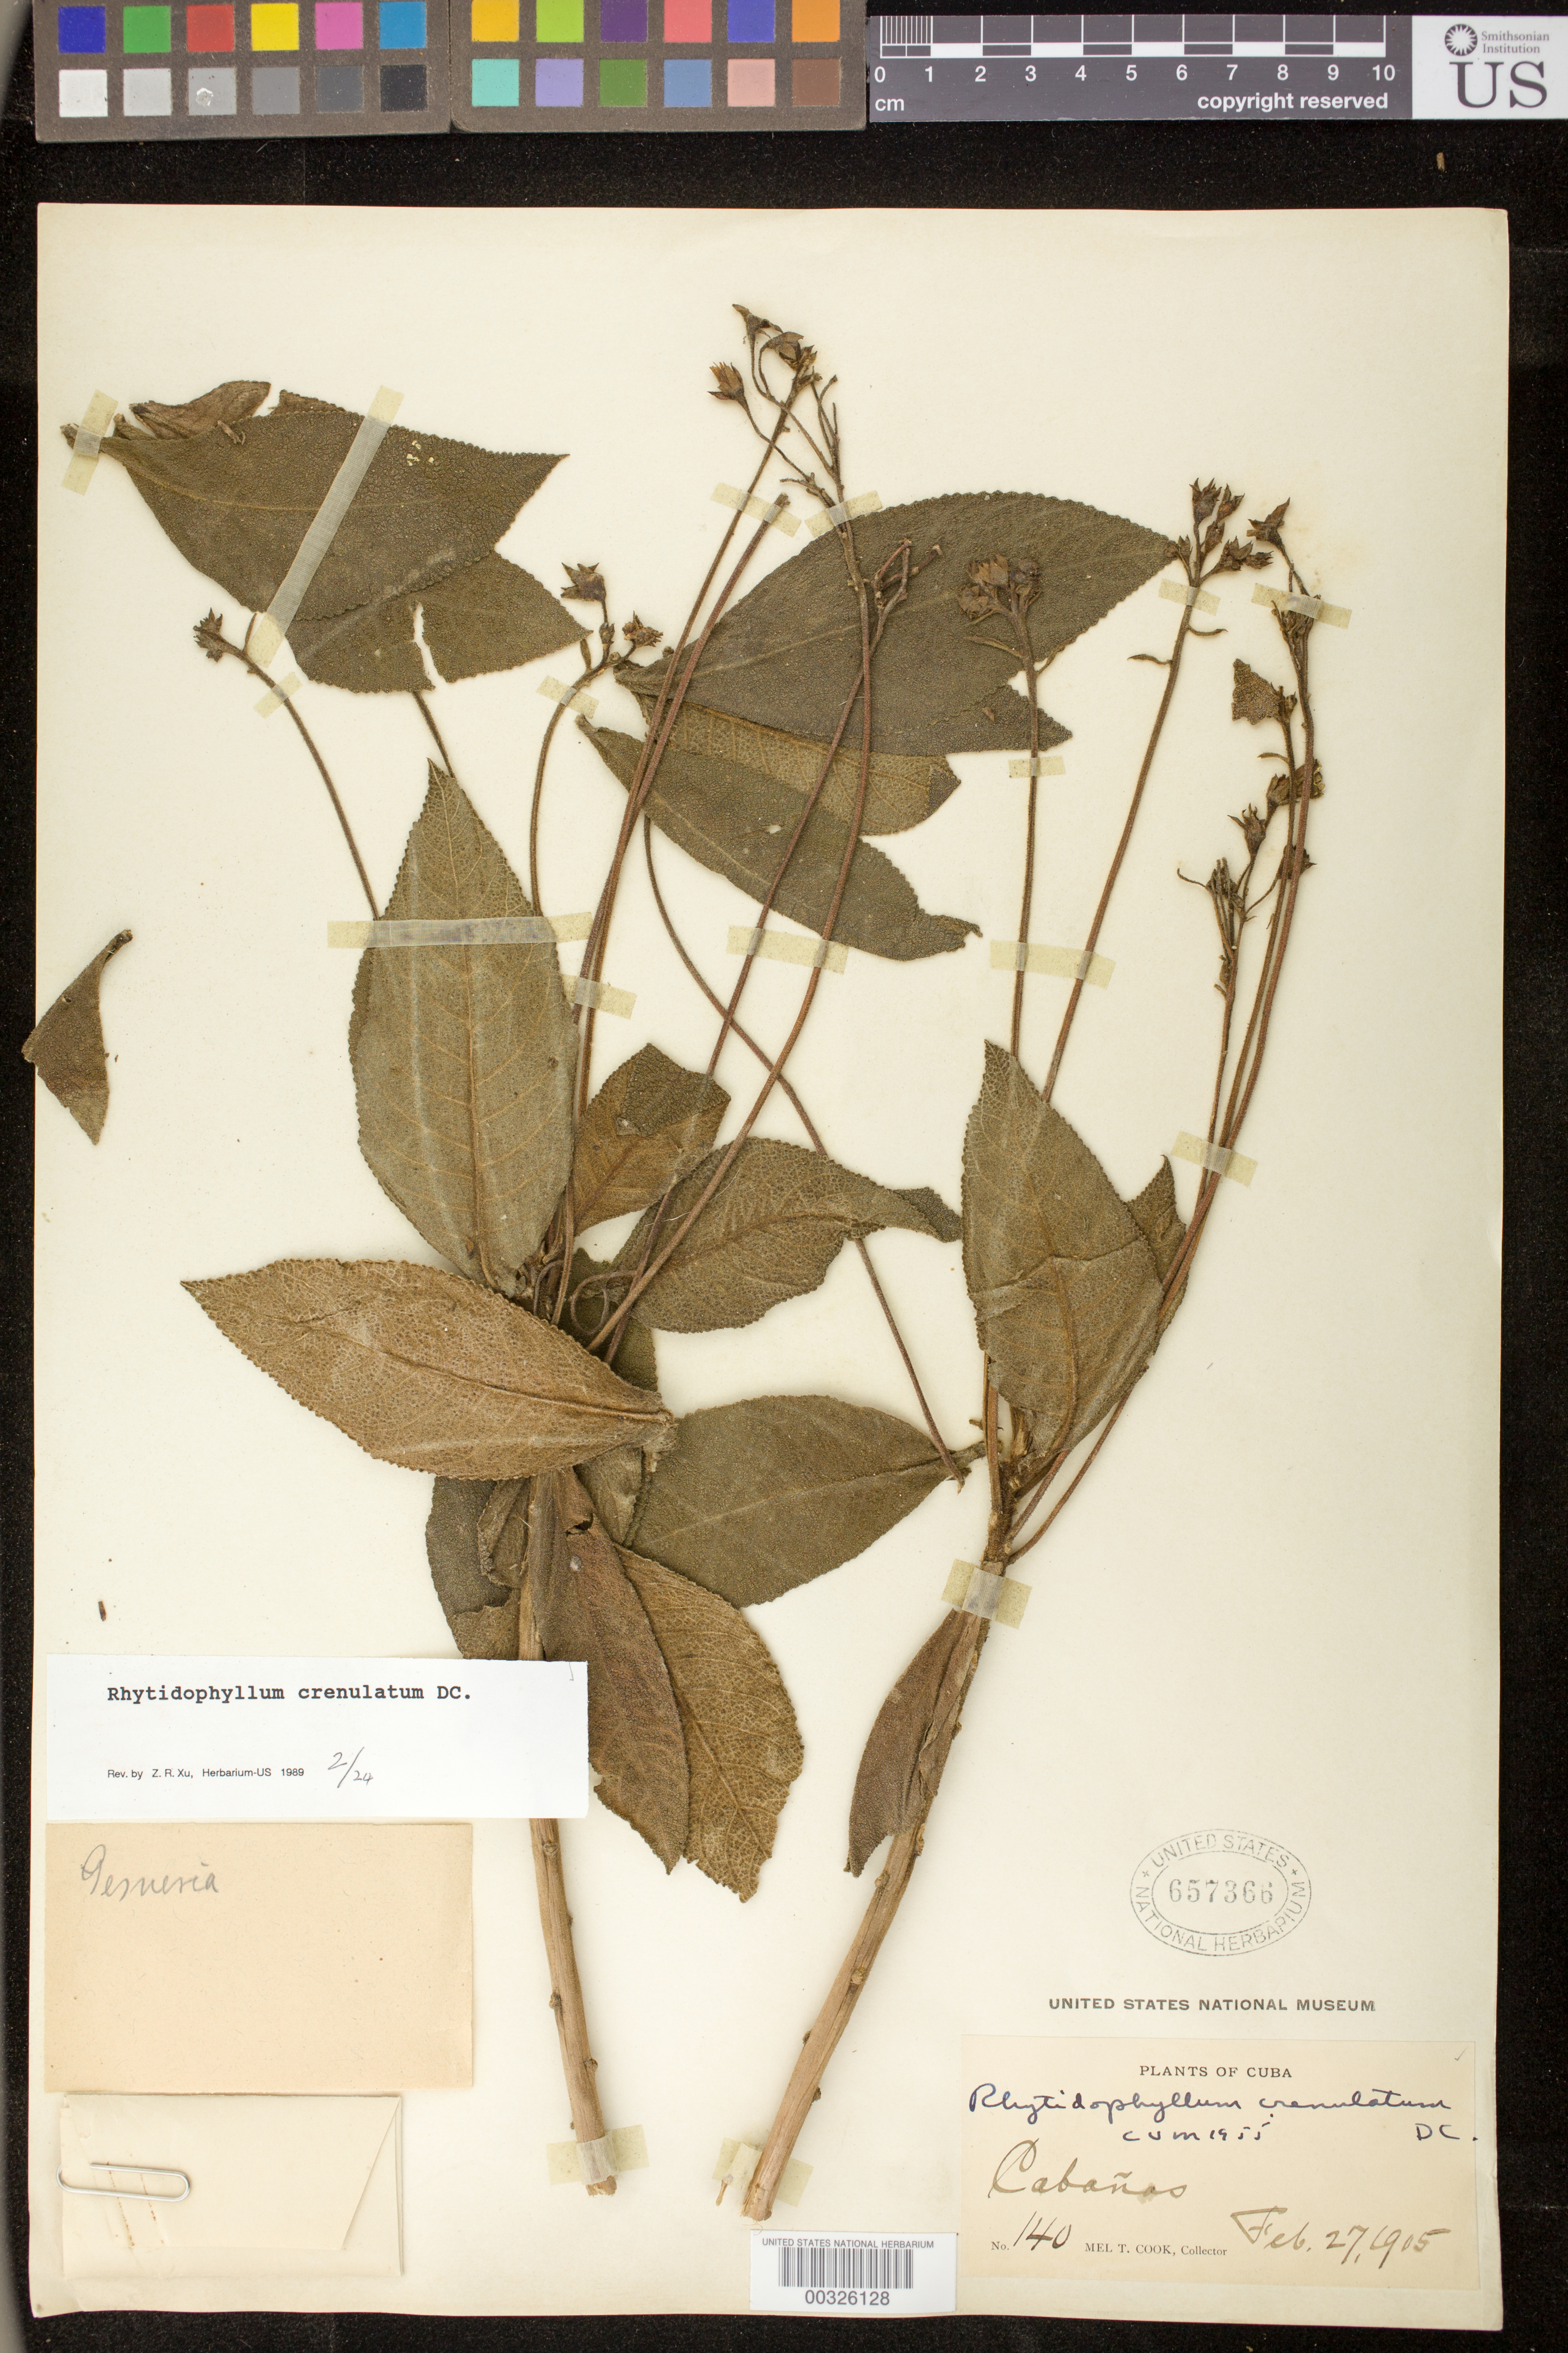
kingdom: Plantae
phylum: Tracheophyta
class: Magnoliopsida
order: Lamiales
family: Gesneriaceae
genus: Rhytidophyllum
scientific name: Rhytidophyllum crenulatum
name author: DC.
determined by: Skog, Laurence E.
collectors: M. T. Cook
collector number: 140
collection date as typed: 27 Feb 1905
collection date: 1905-02-27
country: Cuba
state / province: La Habana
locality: Cabañas [Fort Cabañas]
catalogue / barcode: US 657366